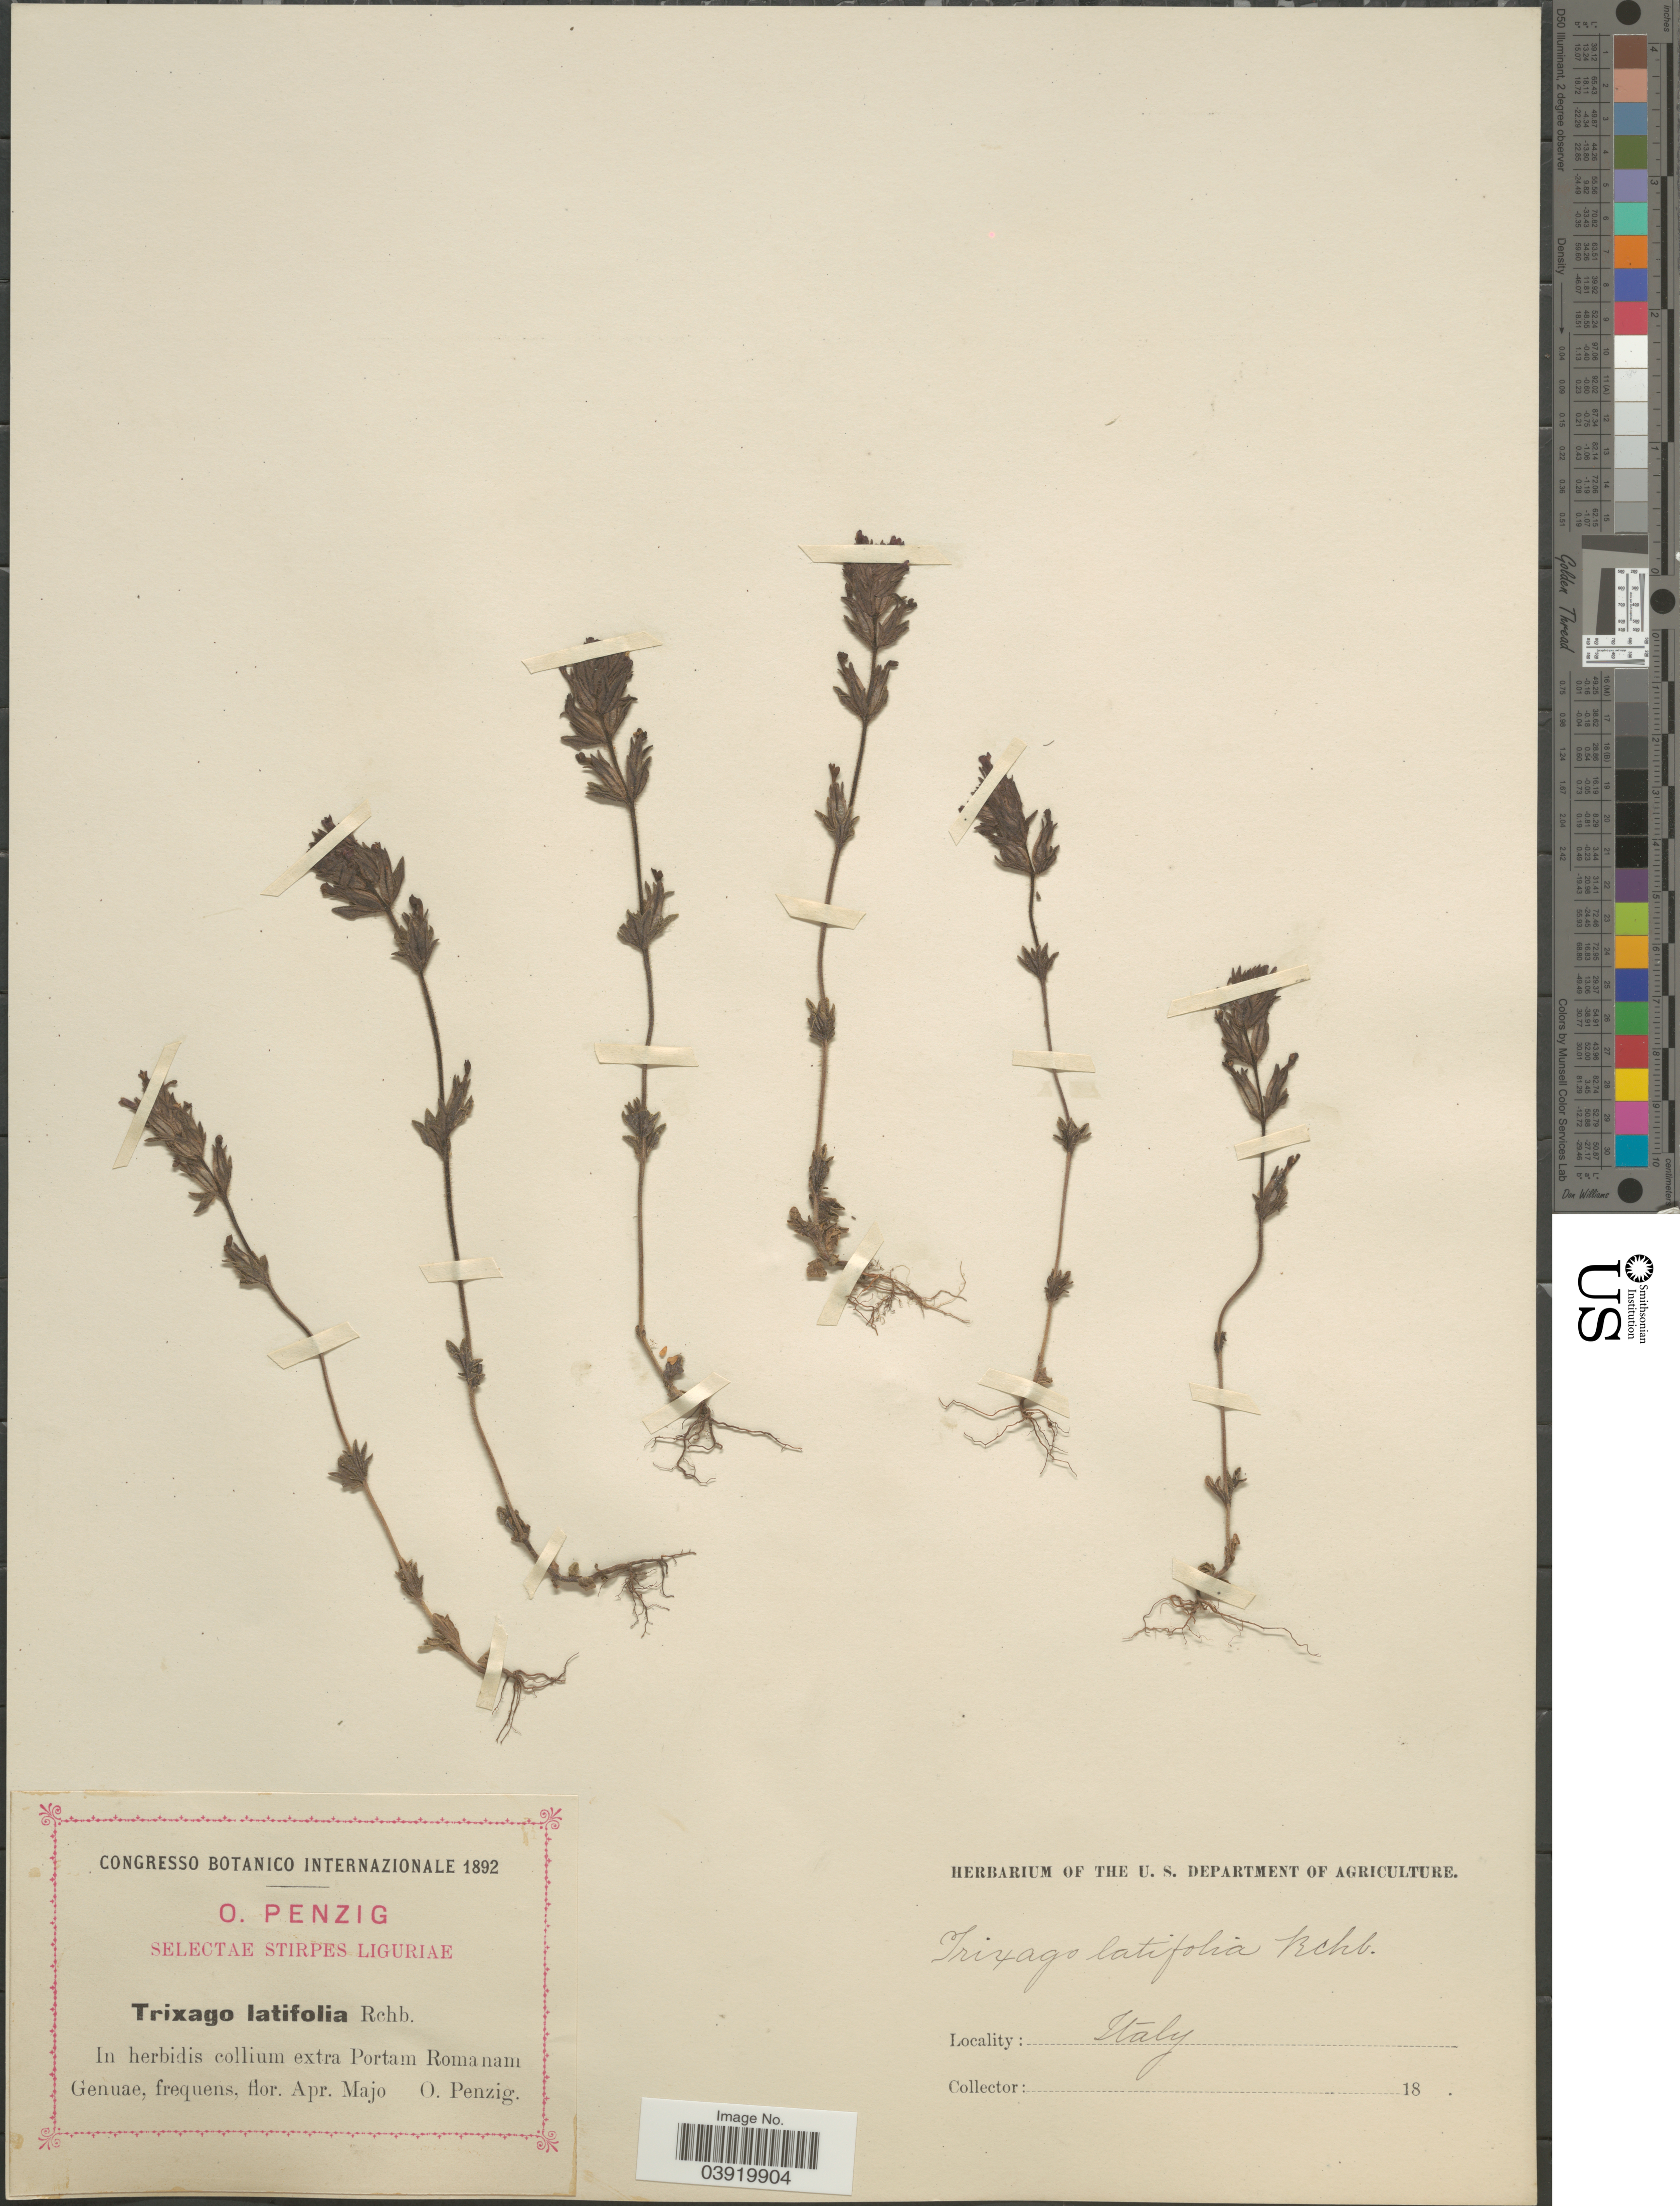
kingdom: Plantae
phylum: Tracheophyta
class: Magnoliopsida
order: Lamiales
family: Orobanchaceae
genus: Parentucellia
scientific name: Parentucellia latifolia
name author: (L.) Caruel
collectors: O. Penzig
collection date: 1892-04/1892-05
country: Italy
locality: In herbidis collium extra Portam Roma nam Genuae.